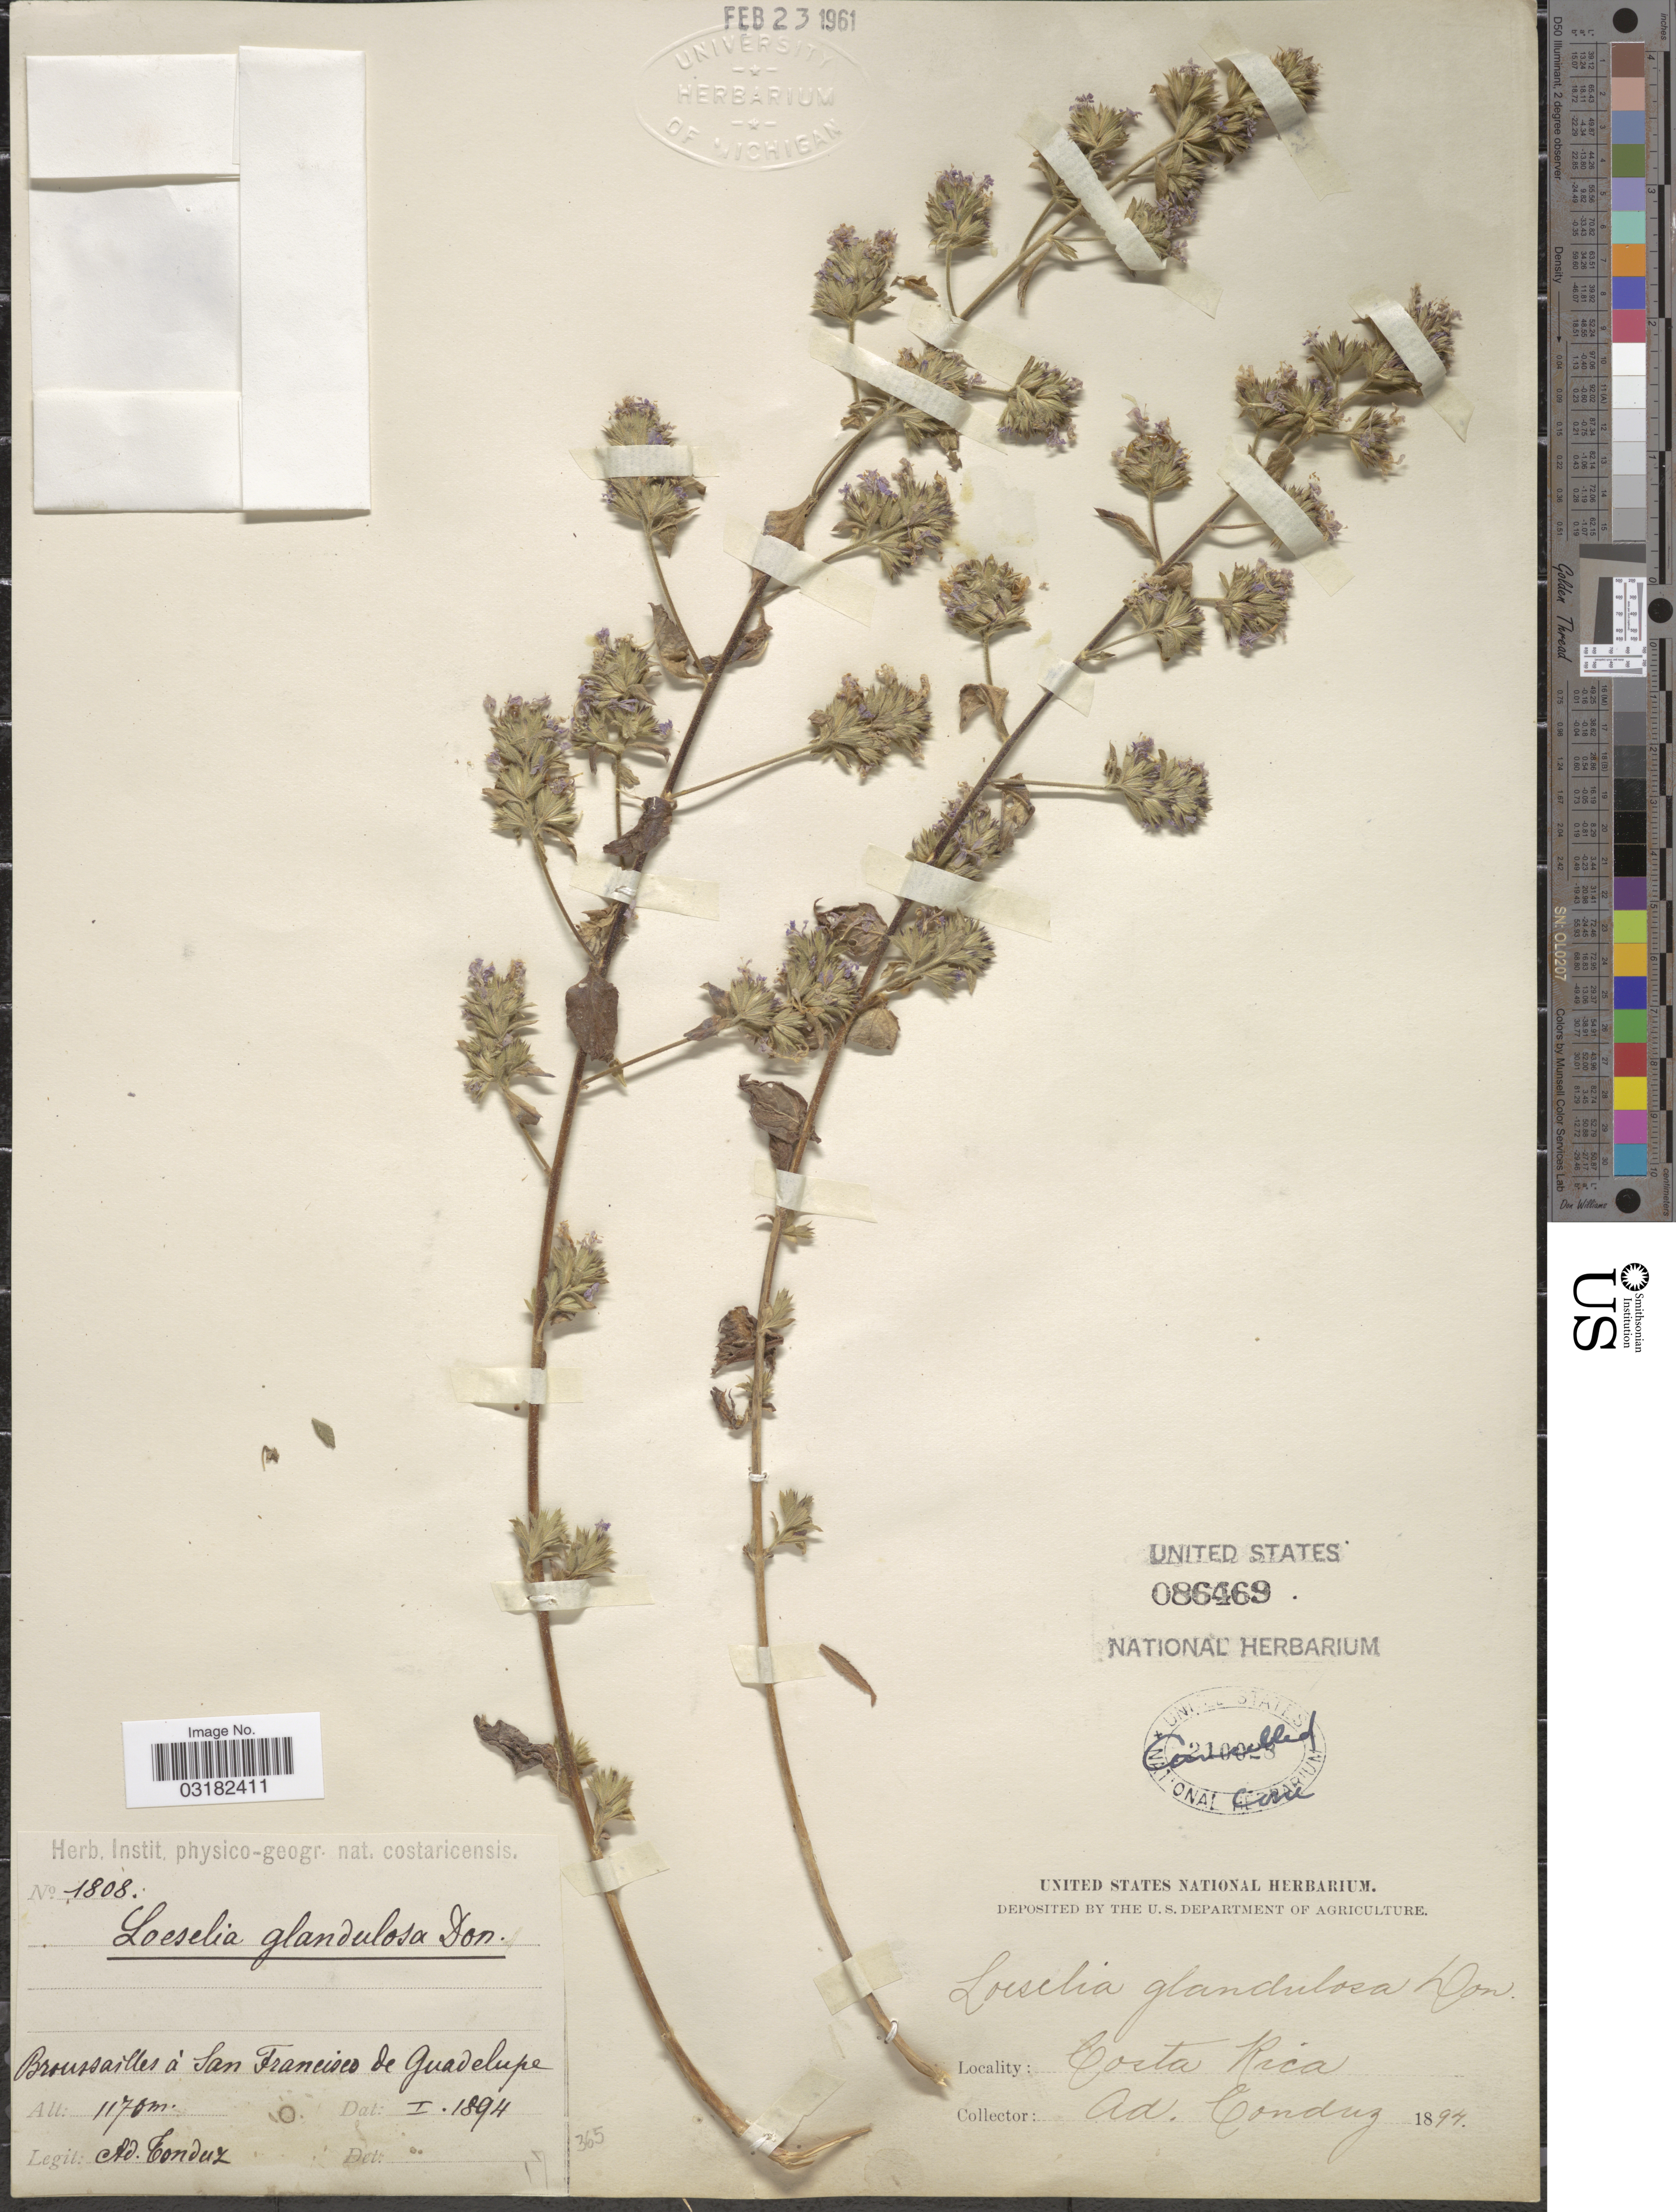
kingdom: Plantae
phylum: Tracheophyta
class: Magnoliopsida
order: Ericales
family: Polemoniaceae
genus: Loeselia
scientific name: Loeselia glandulosa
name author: (Cav.) G. Don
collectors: A. Tonduz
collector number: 1808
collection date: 1894-01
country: Costa Rica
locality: Broussailles à San Francisco de Guadelupe.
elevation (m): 1170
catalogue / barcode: US 86469